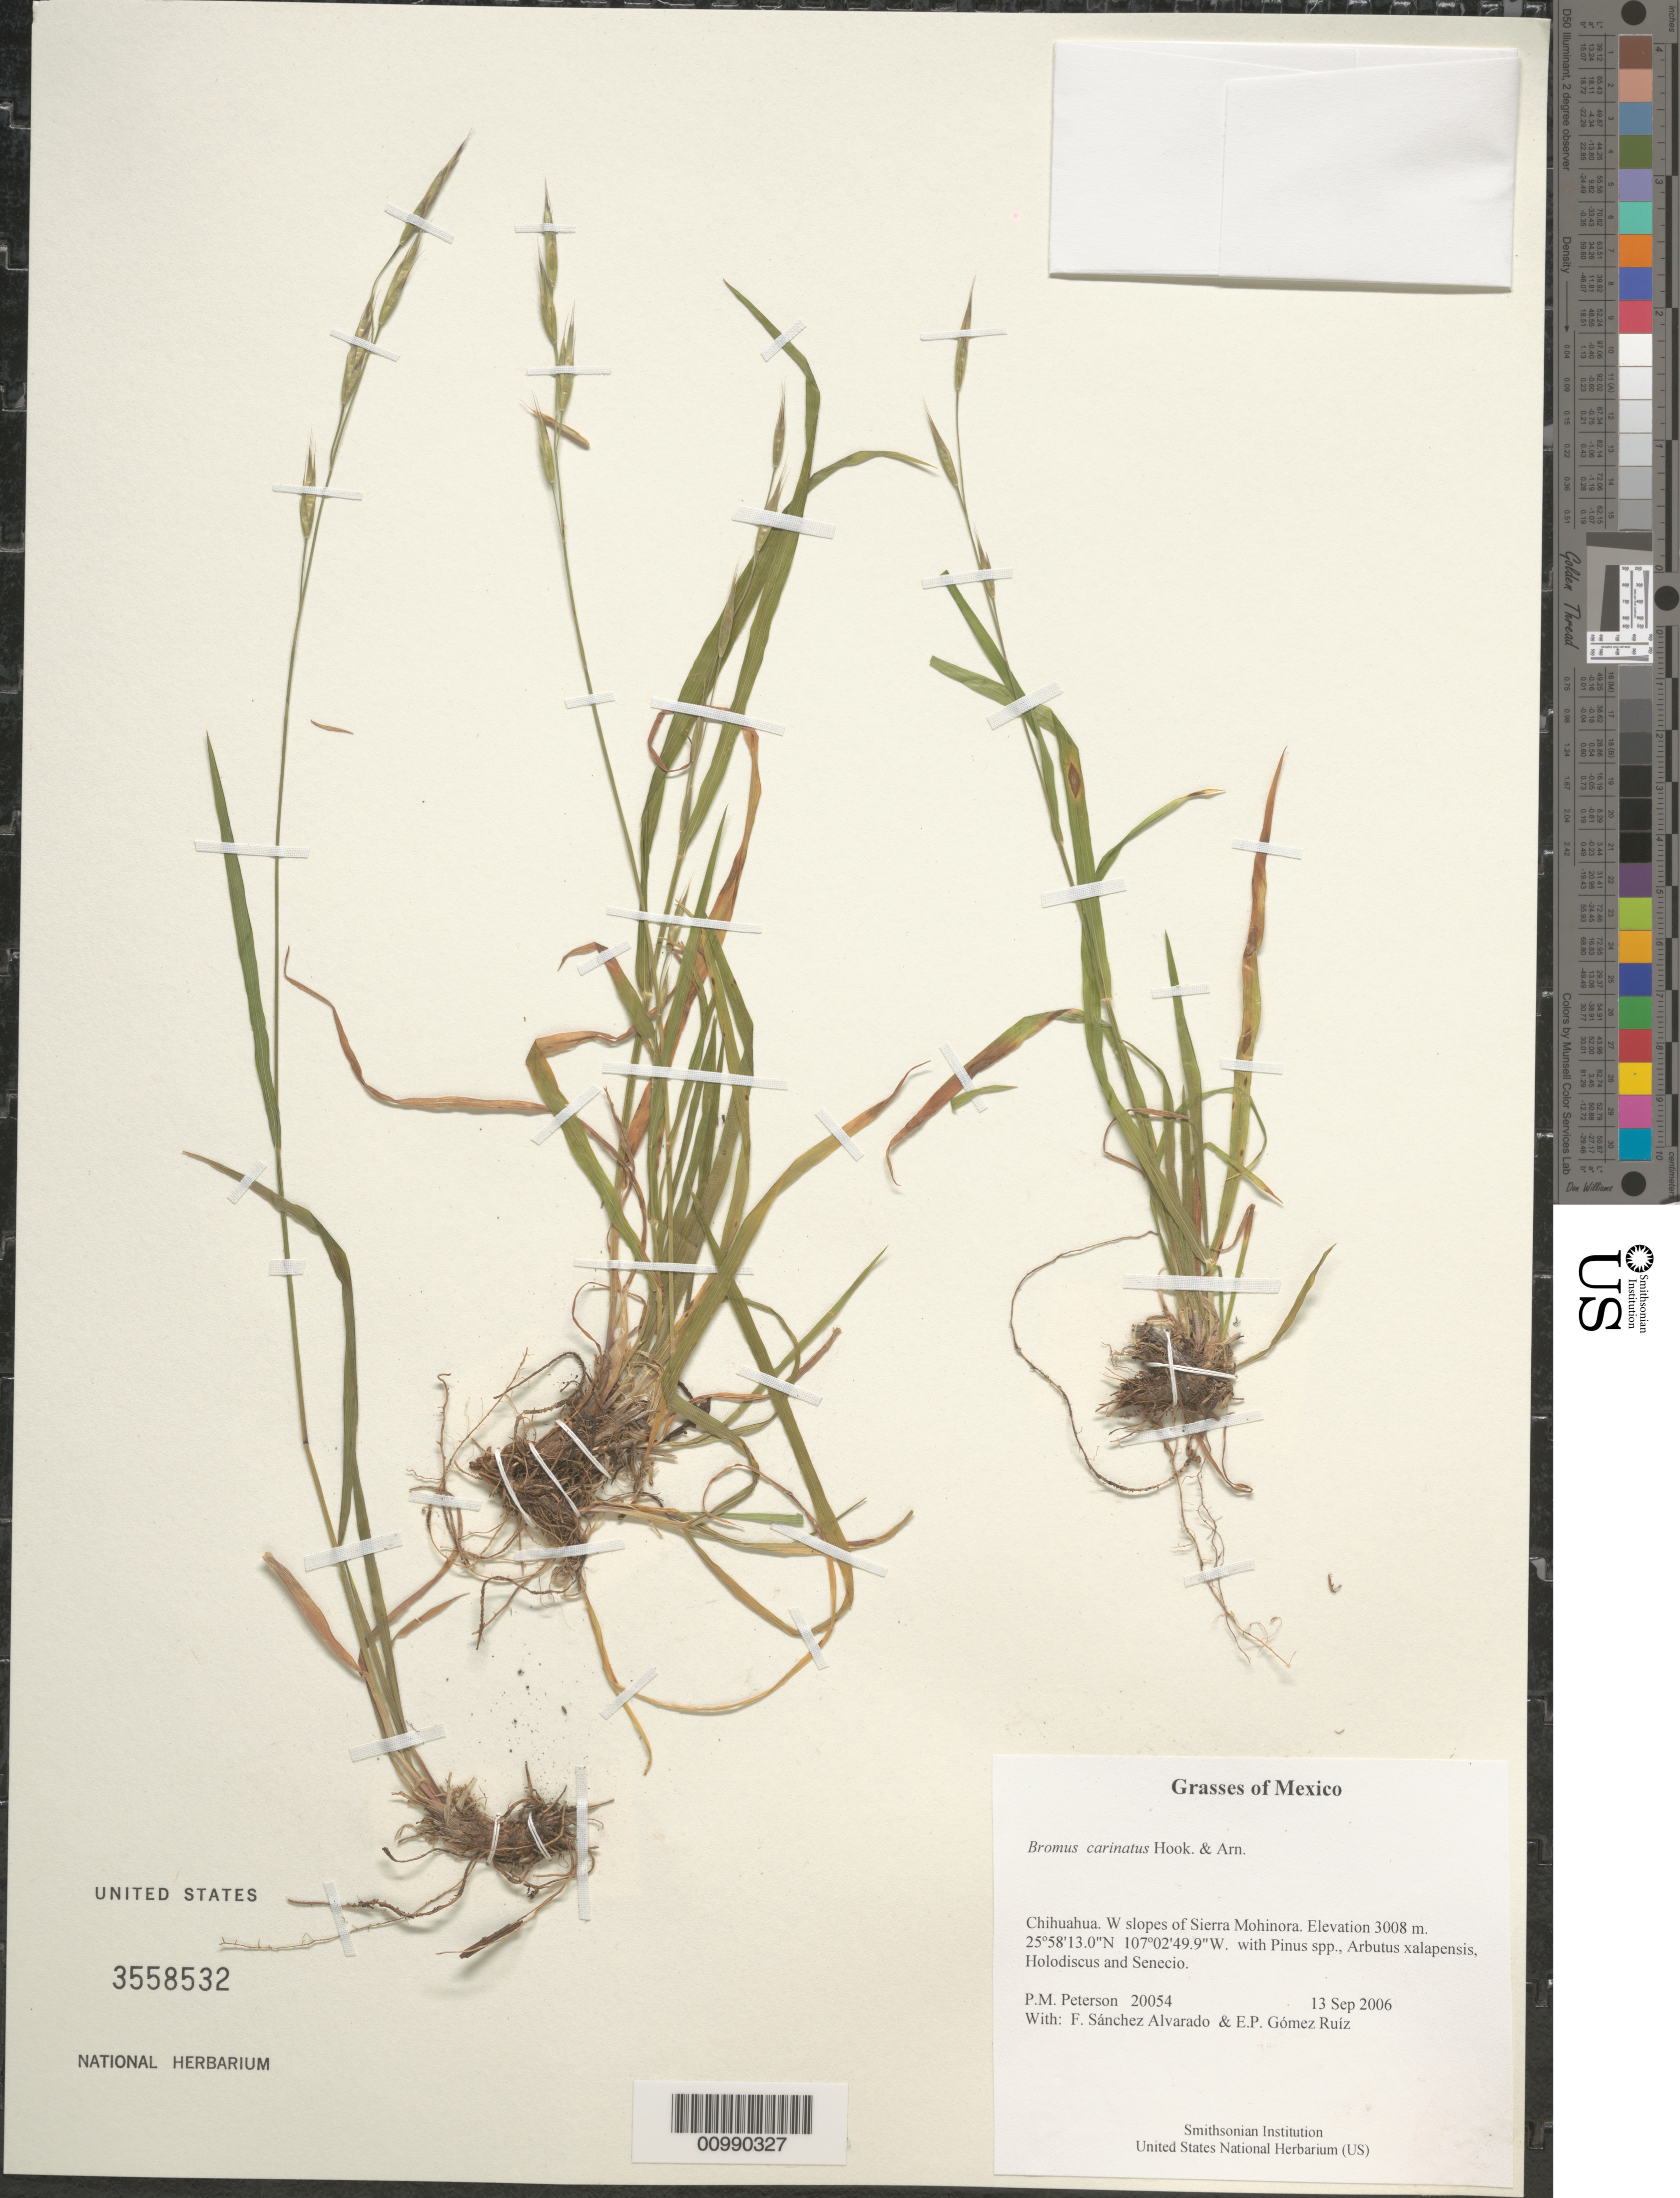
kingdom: Plantae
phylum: Tracheophyta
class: Liliopsida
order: Poales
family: Poaceae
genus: Bromus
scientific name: Bromus carinatus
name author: Hook. & Arn.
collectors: P. M. Peterson, F. Sánchez Alvarado & E. Gómez Ruíz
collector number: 20054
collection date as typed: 13 Sep 2006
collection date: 2006-09-13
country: Mexico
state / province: Chihuahua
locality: W slopes of Sierra Mohinora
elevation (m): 3008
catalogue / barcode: US 3558532